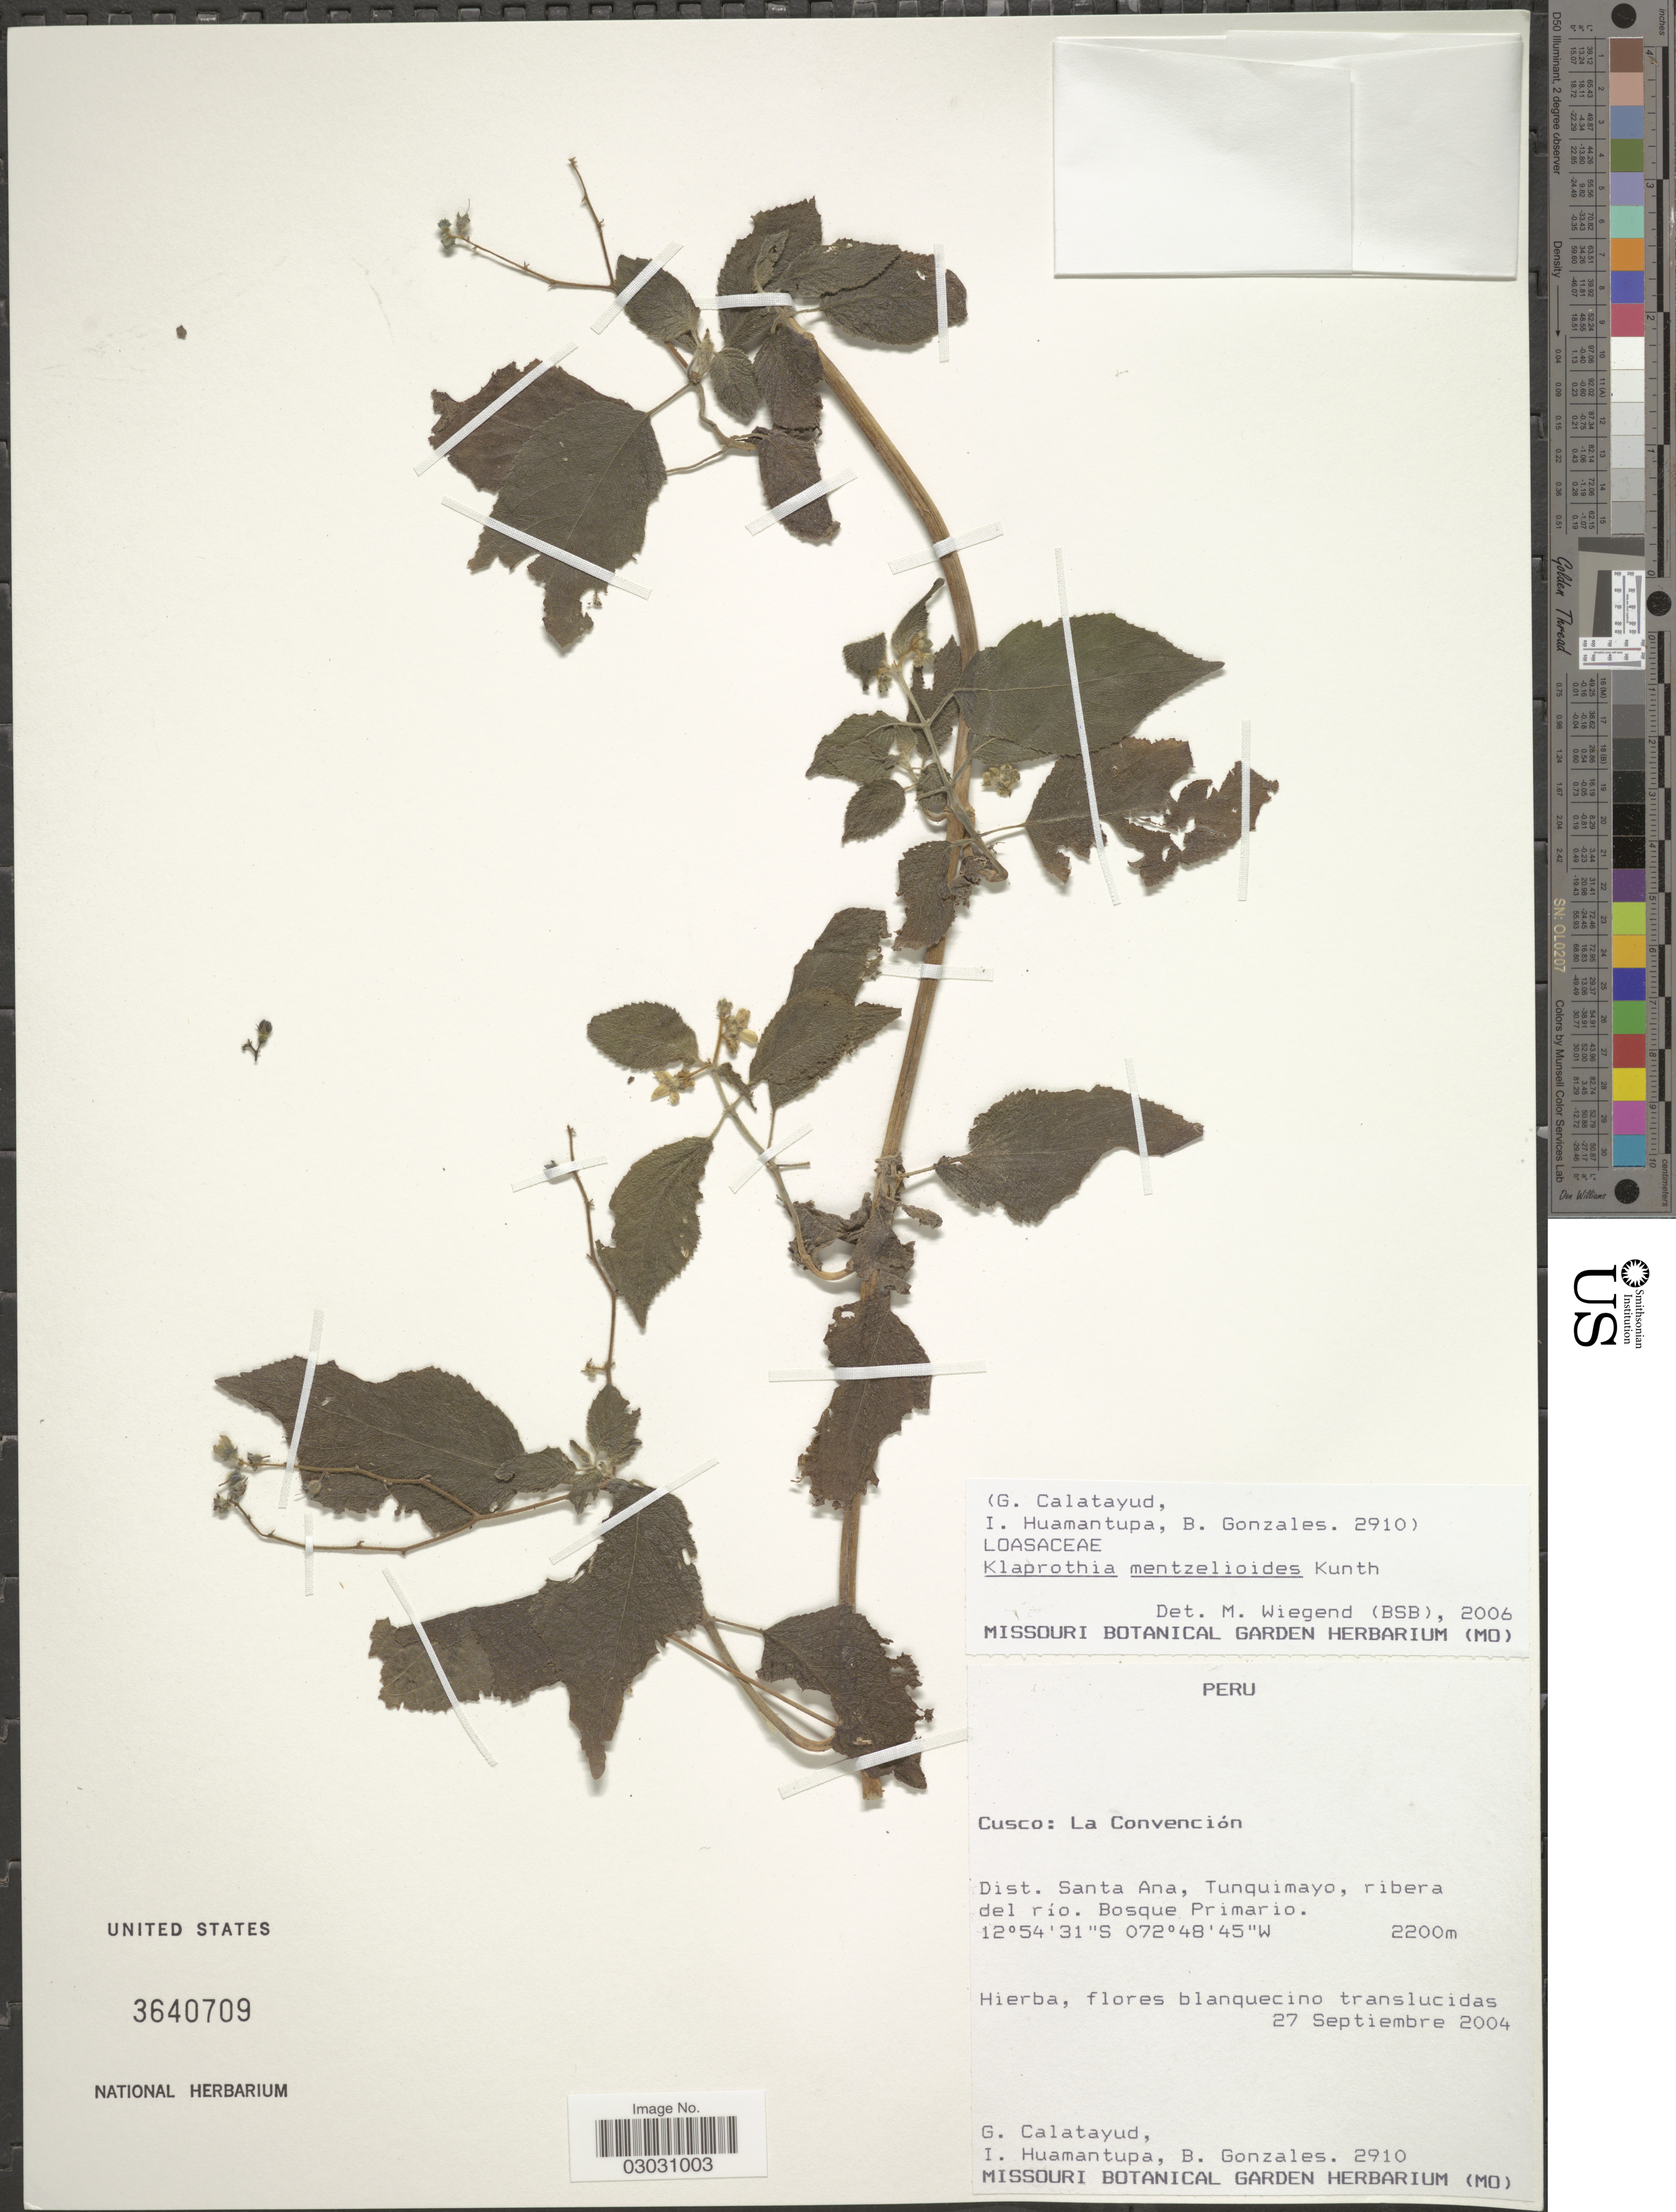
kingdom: Plantae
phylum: Tracheophyta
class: Magnoliopsida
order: Cornales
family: Loasaceae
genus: Klaprothia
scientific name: Klaprothia mentzelioides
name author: Kunth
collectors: G. Calatayud, I. Huamantupa & B. Gonzales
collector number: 2910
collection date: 2004-09-27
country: Peru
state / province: Cusco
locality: Cusco: La Convencion, Dist. Santa Ana, Tunquimayo, ribera del río.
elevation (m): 2200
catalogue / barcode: US 3640709